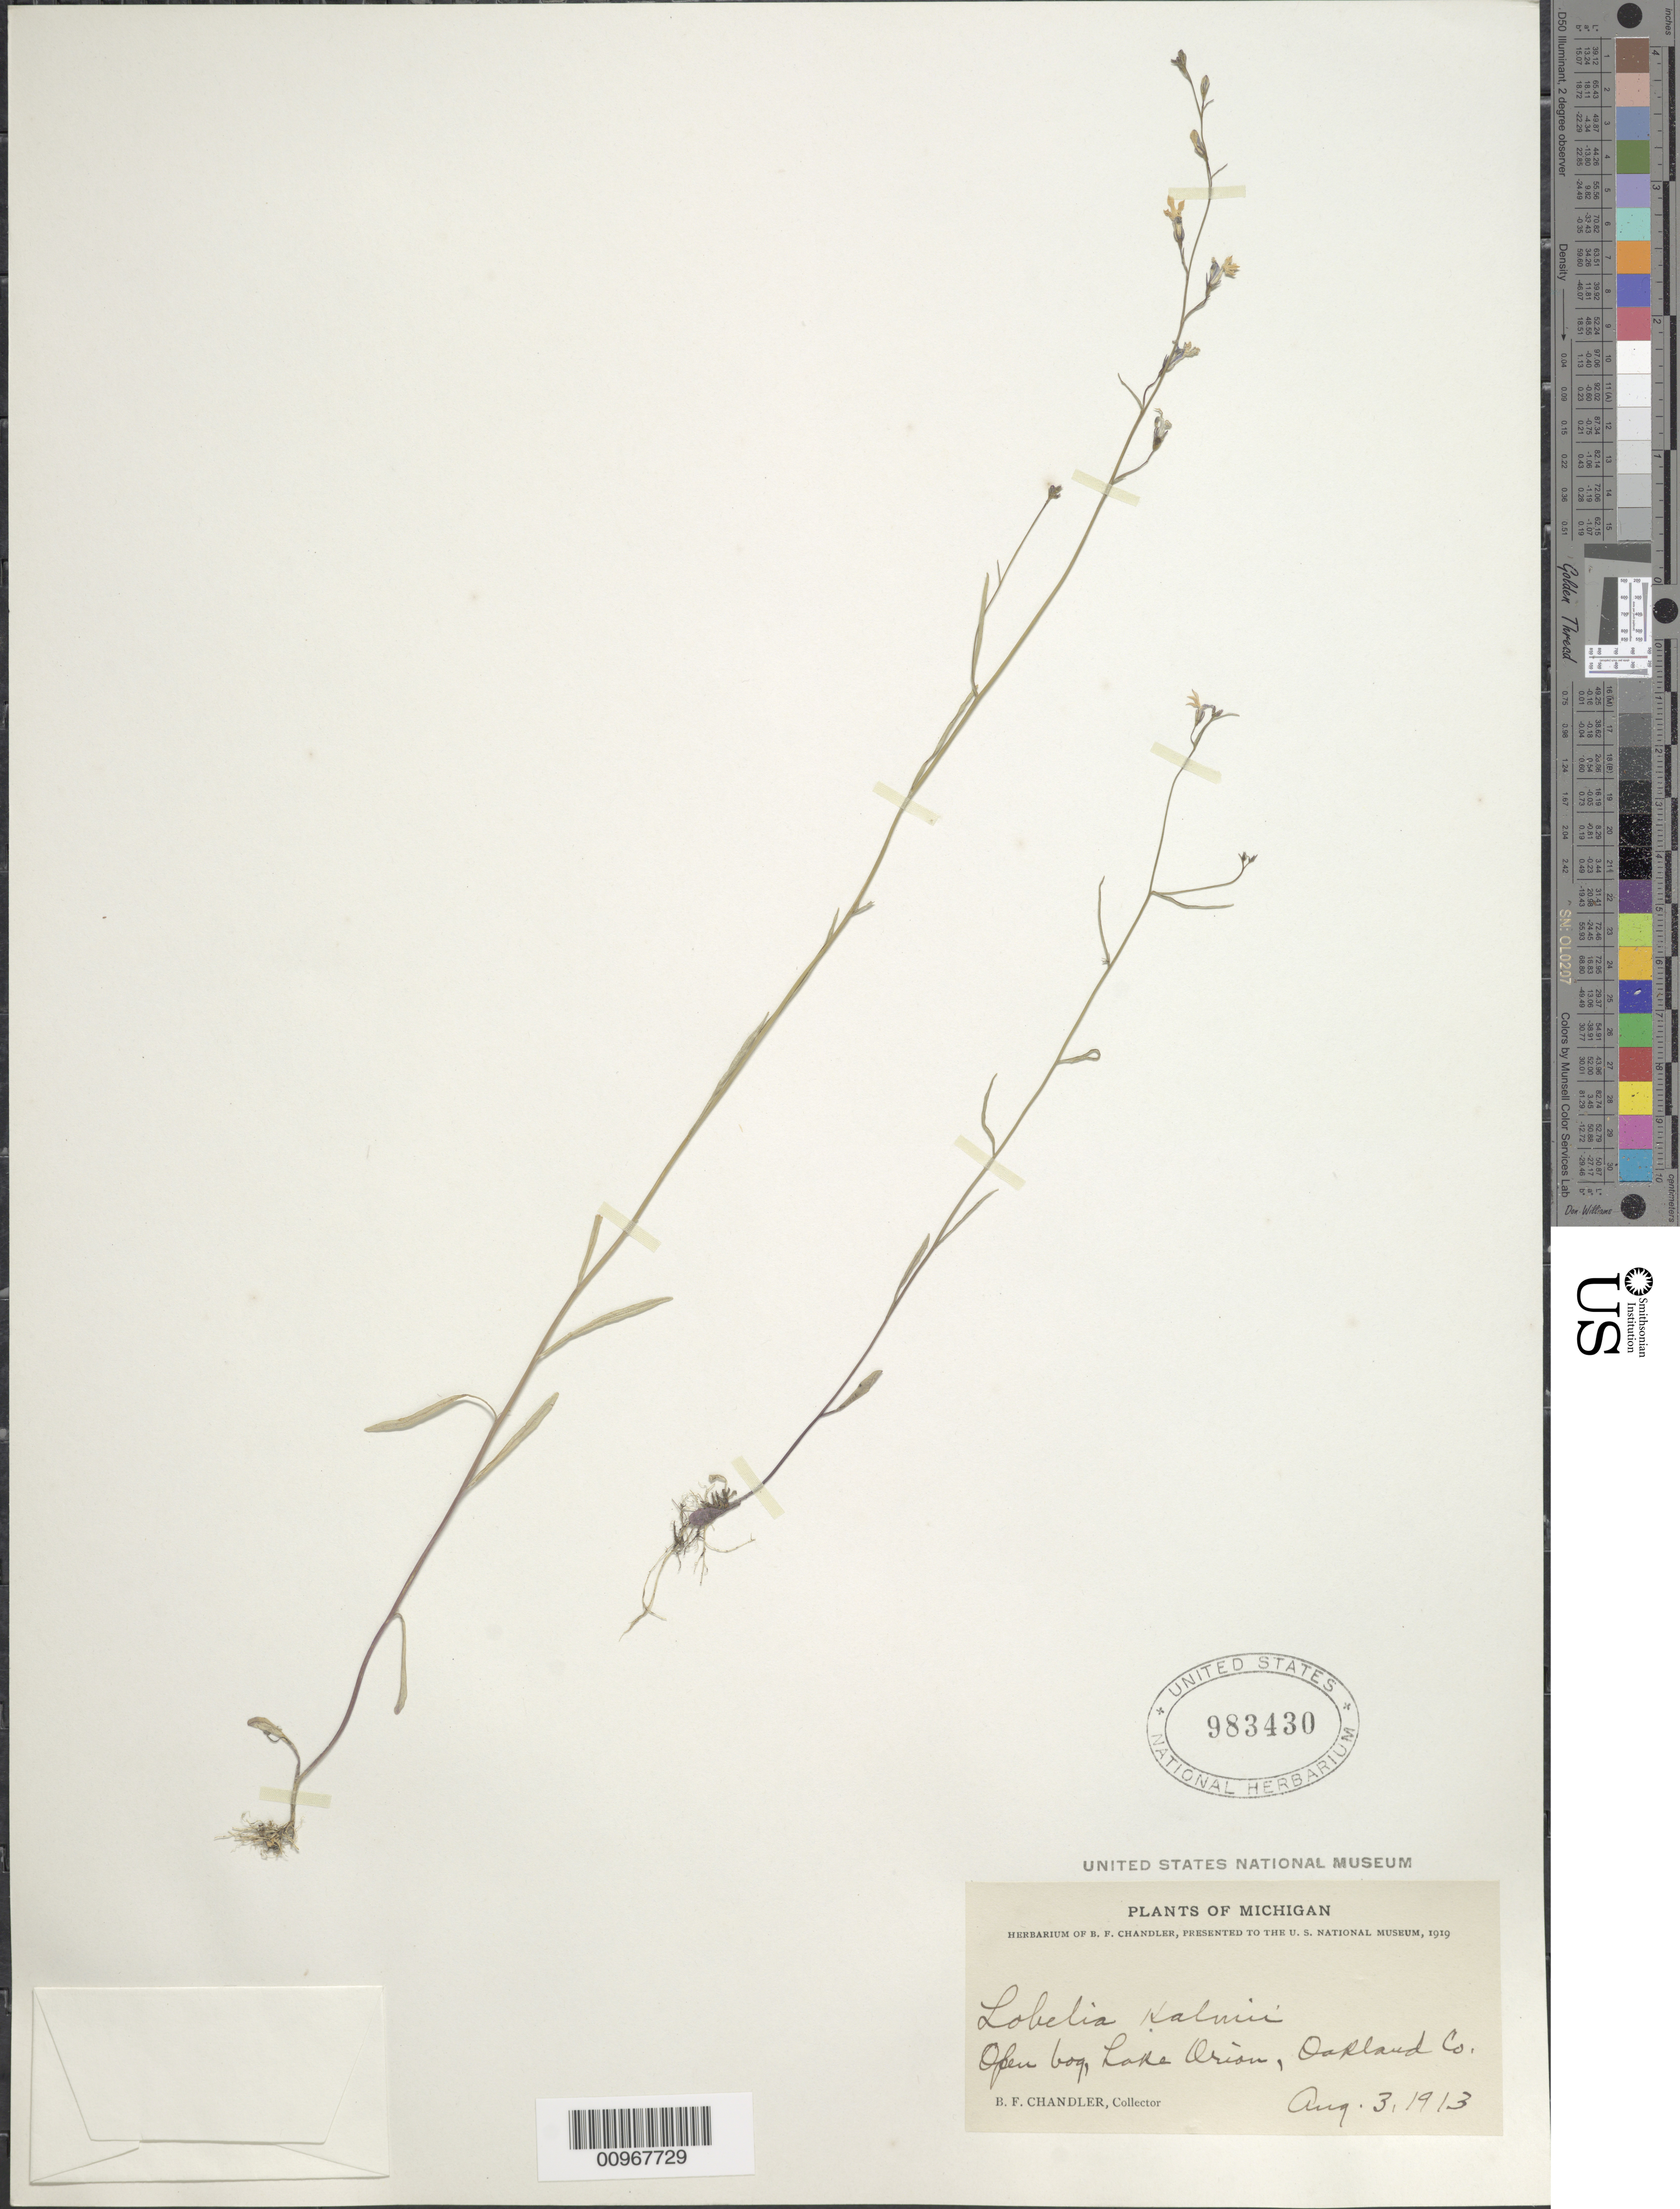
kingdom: Plantae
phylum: Tracheophyta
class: Magnoliopsida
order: Asterales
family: Campanulaceae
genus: Lobelia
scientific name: Lobelia kalmii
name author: L.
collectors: B. F. Chandler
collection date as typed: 3 Aug 1913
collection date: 1913-08-03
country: United States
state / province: Michigan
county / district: Oakland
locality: Lake Orion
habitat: open bog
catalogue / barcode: US 983430